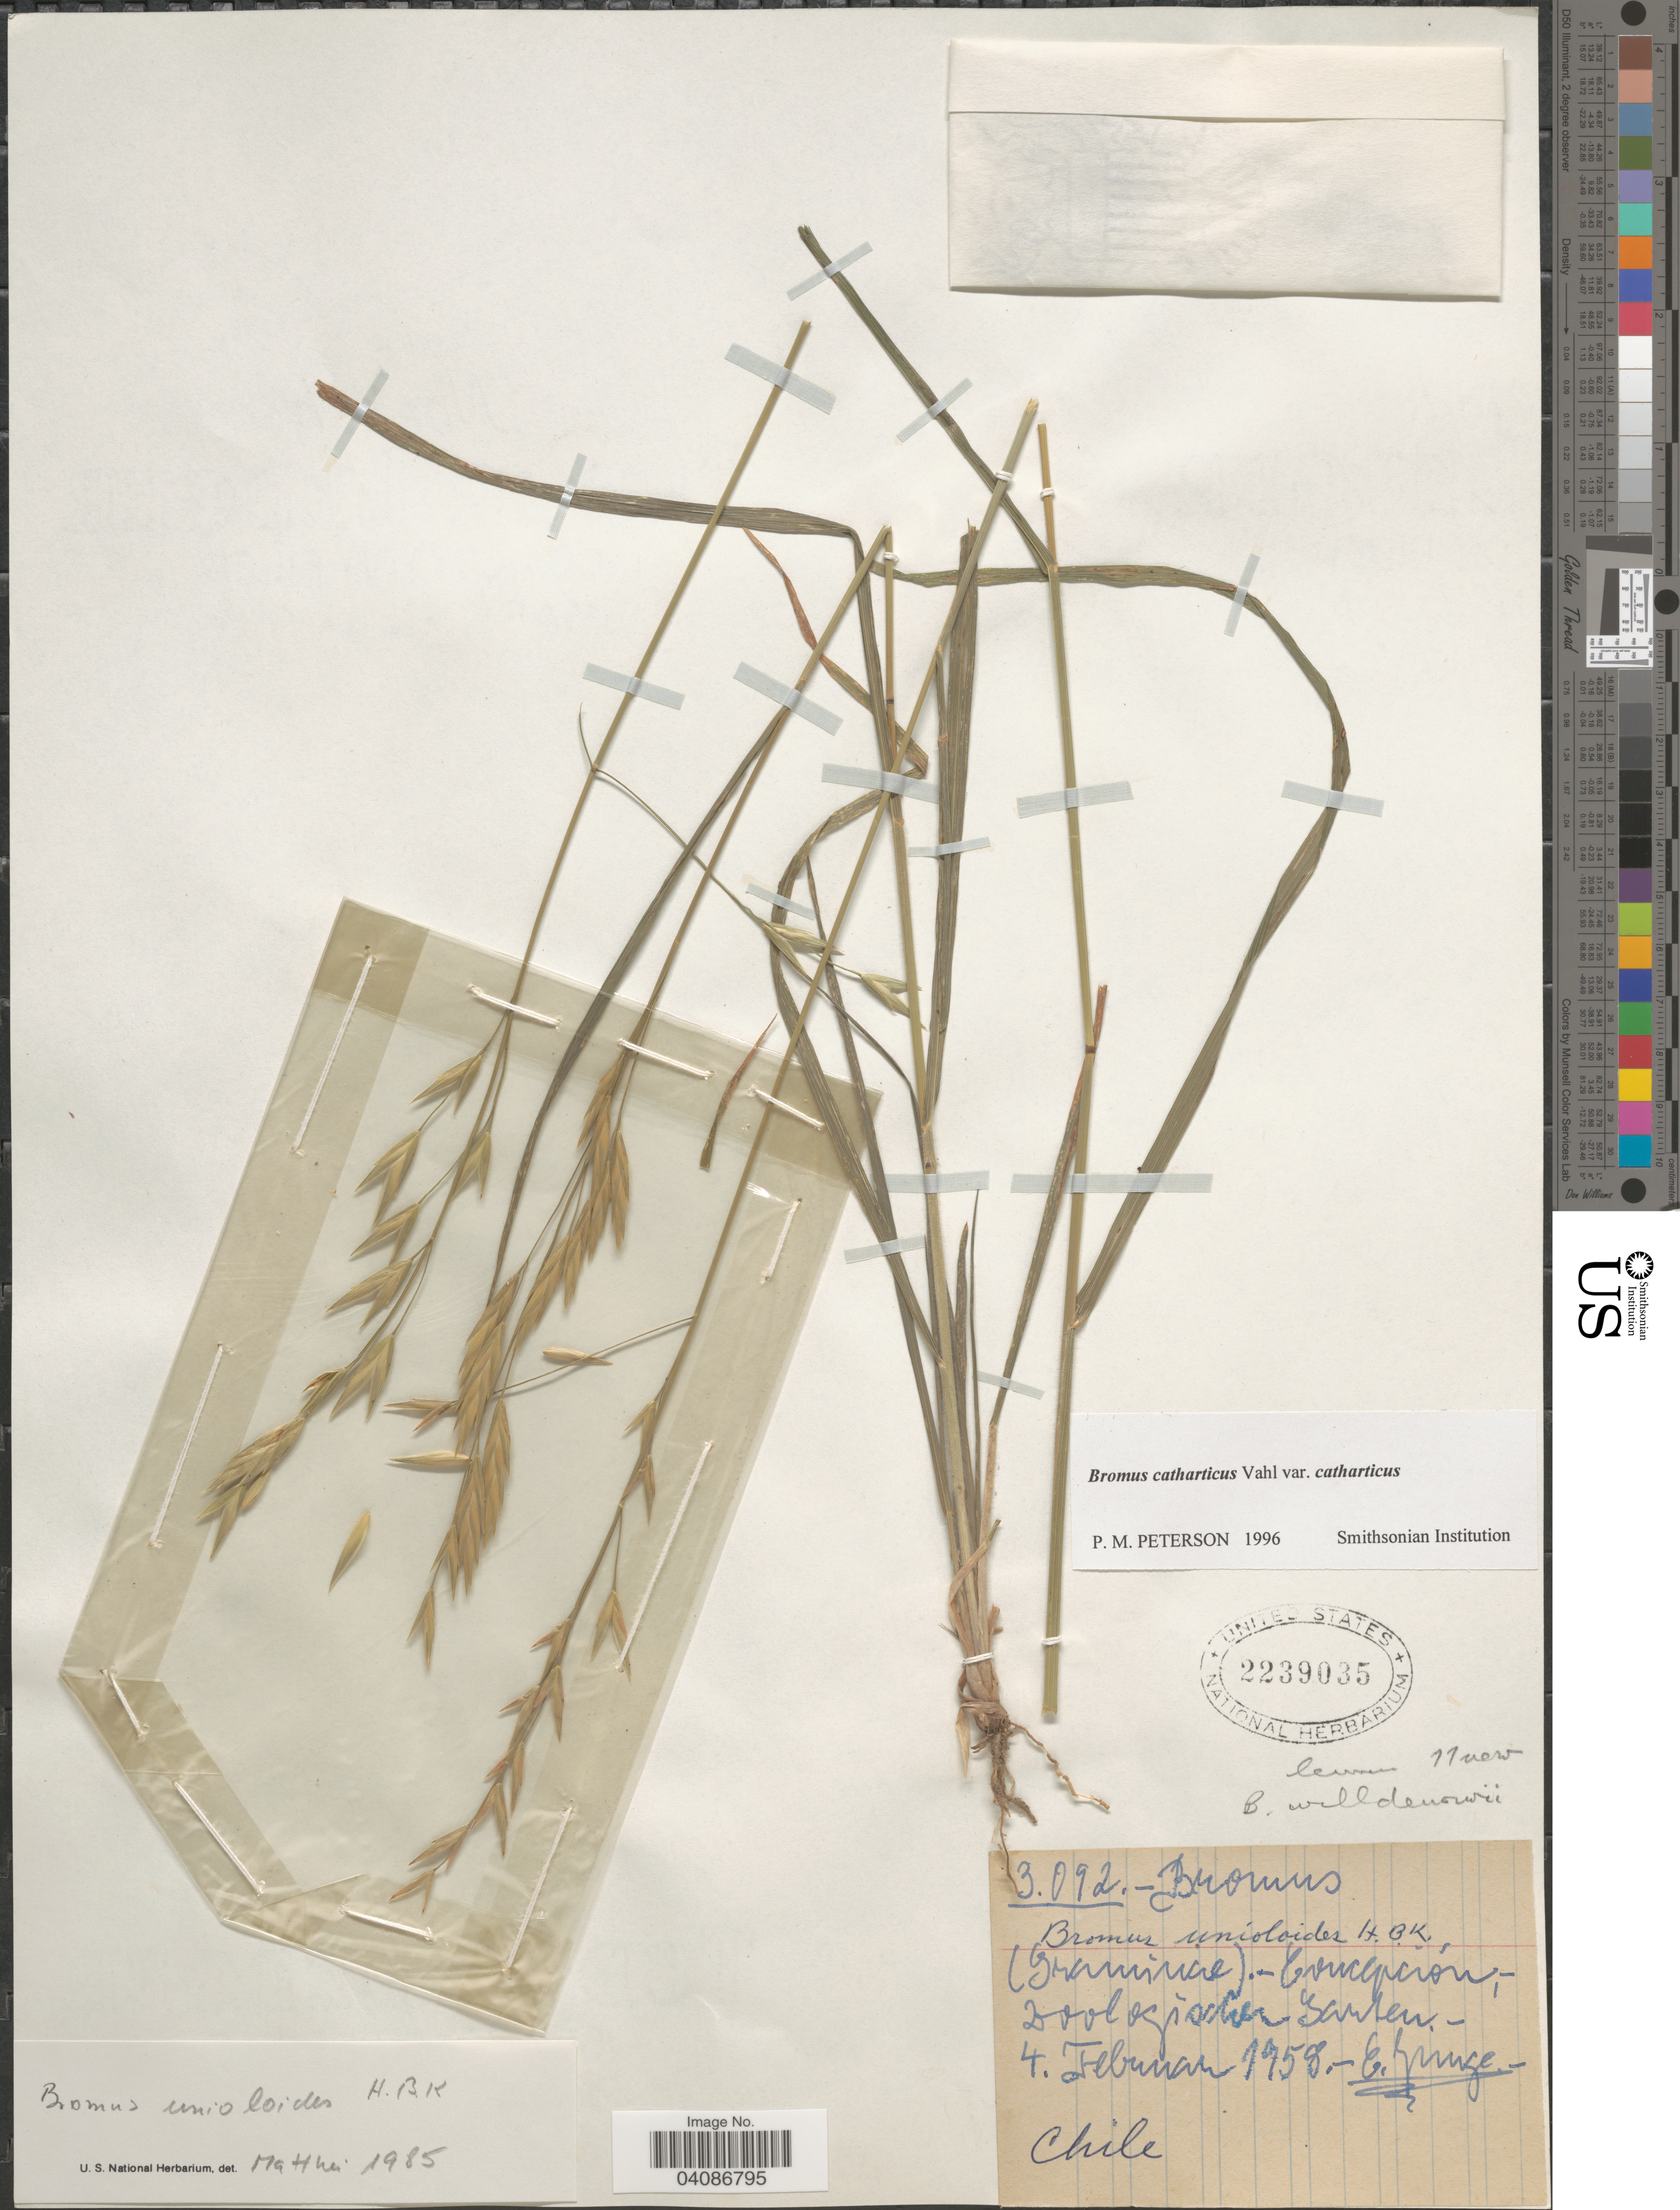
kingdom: Plantae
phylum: Tracheophyta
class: Liliopsida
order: Poales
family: Poaceae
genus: Bromus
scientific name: Bromus catharticus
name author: Vahl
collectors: E. Junge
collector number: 3092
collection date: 1958-02-04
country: Chile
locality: Concepción,- zoologischer Garten.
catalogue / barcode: US 2239035